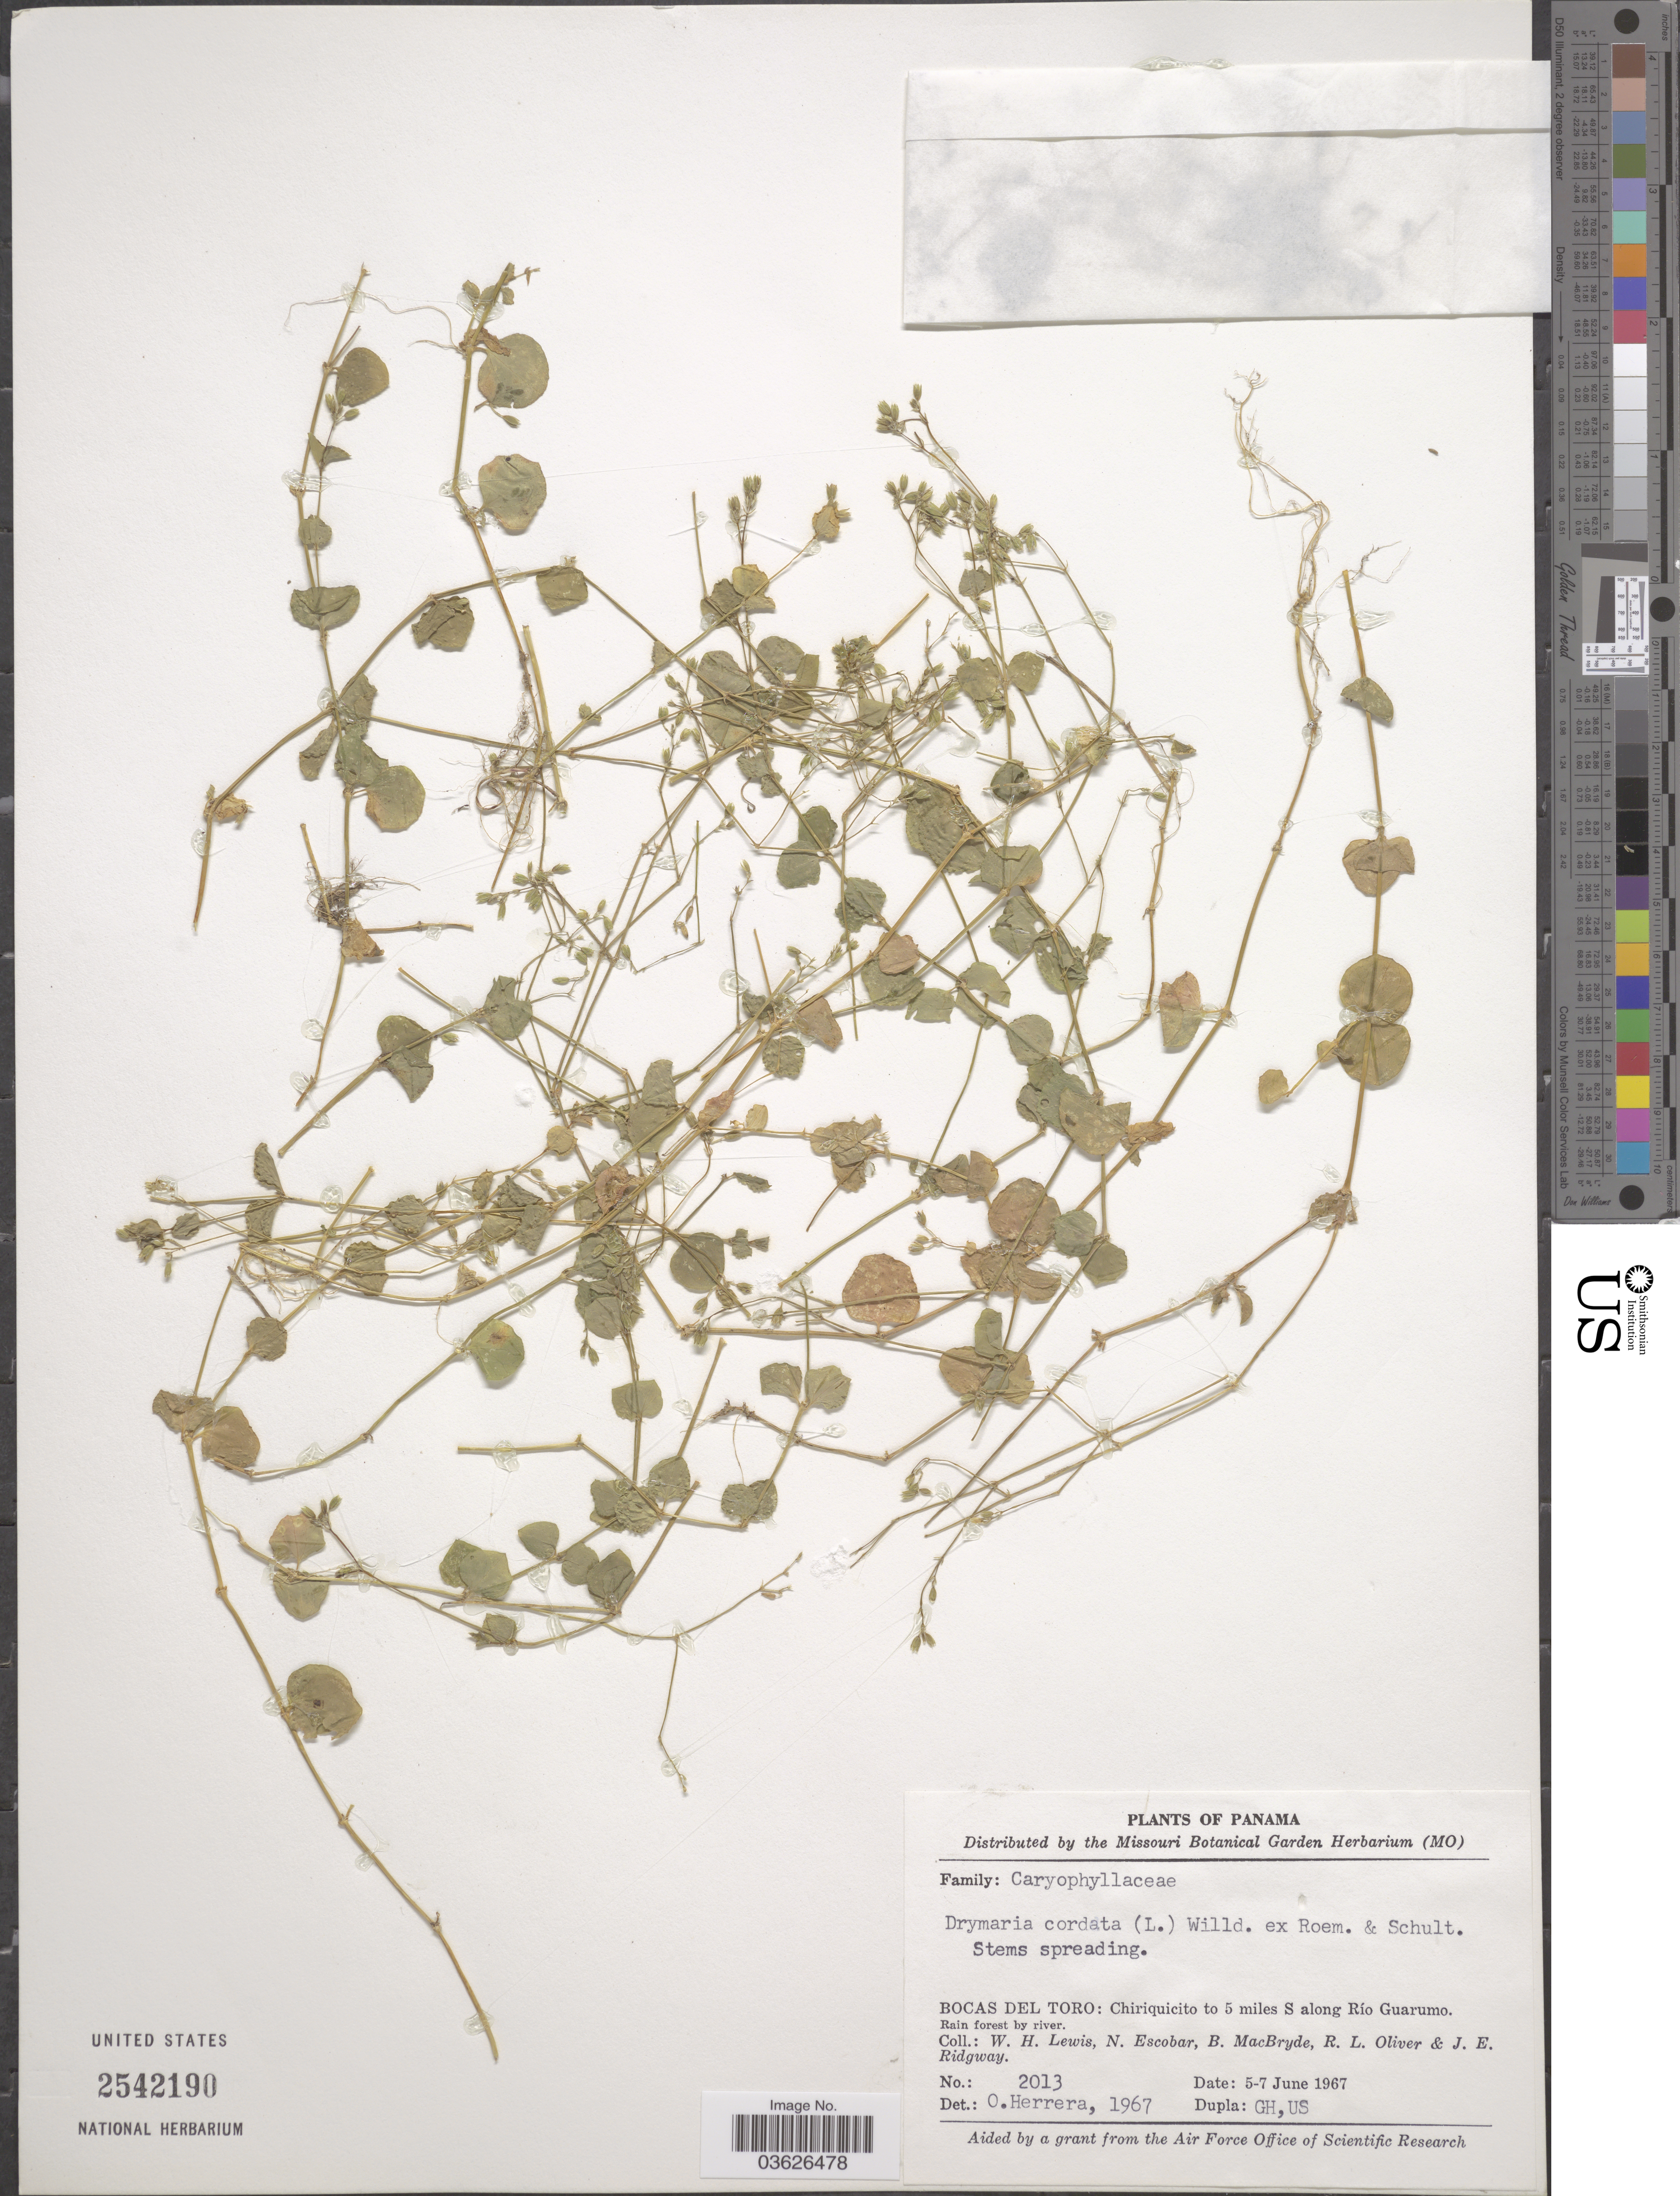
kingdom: Plantae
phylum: Tracheophyta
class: Magnoliopsida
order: Caryophyllales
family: Caryophyllaceae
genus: Drymaria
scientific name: Drymaria cordata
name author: (L.) Willd. ex Schult.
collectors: W. H. Lewis, N. Escobar, B. MacBryde, R. Oliver & J. Ridgway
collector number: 2013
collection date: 1967-06-05/1967-06-07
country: Panama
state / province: Bocas del Toro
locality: Chiriquicito to 5 miles S along Río Guaramo.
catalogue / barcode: US 2542190